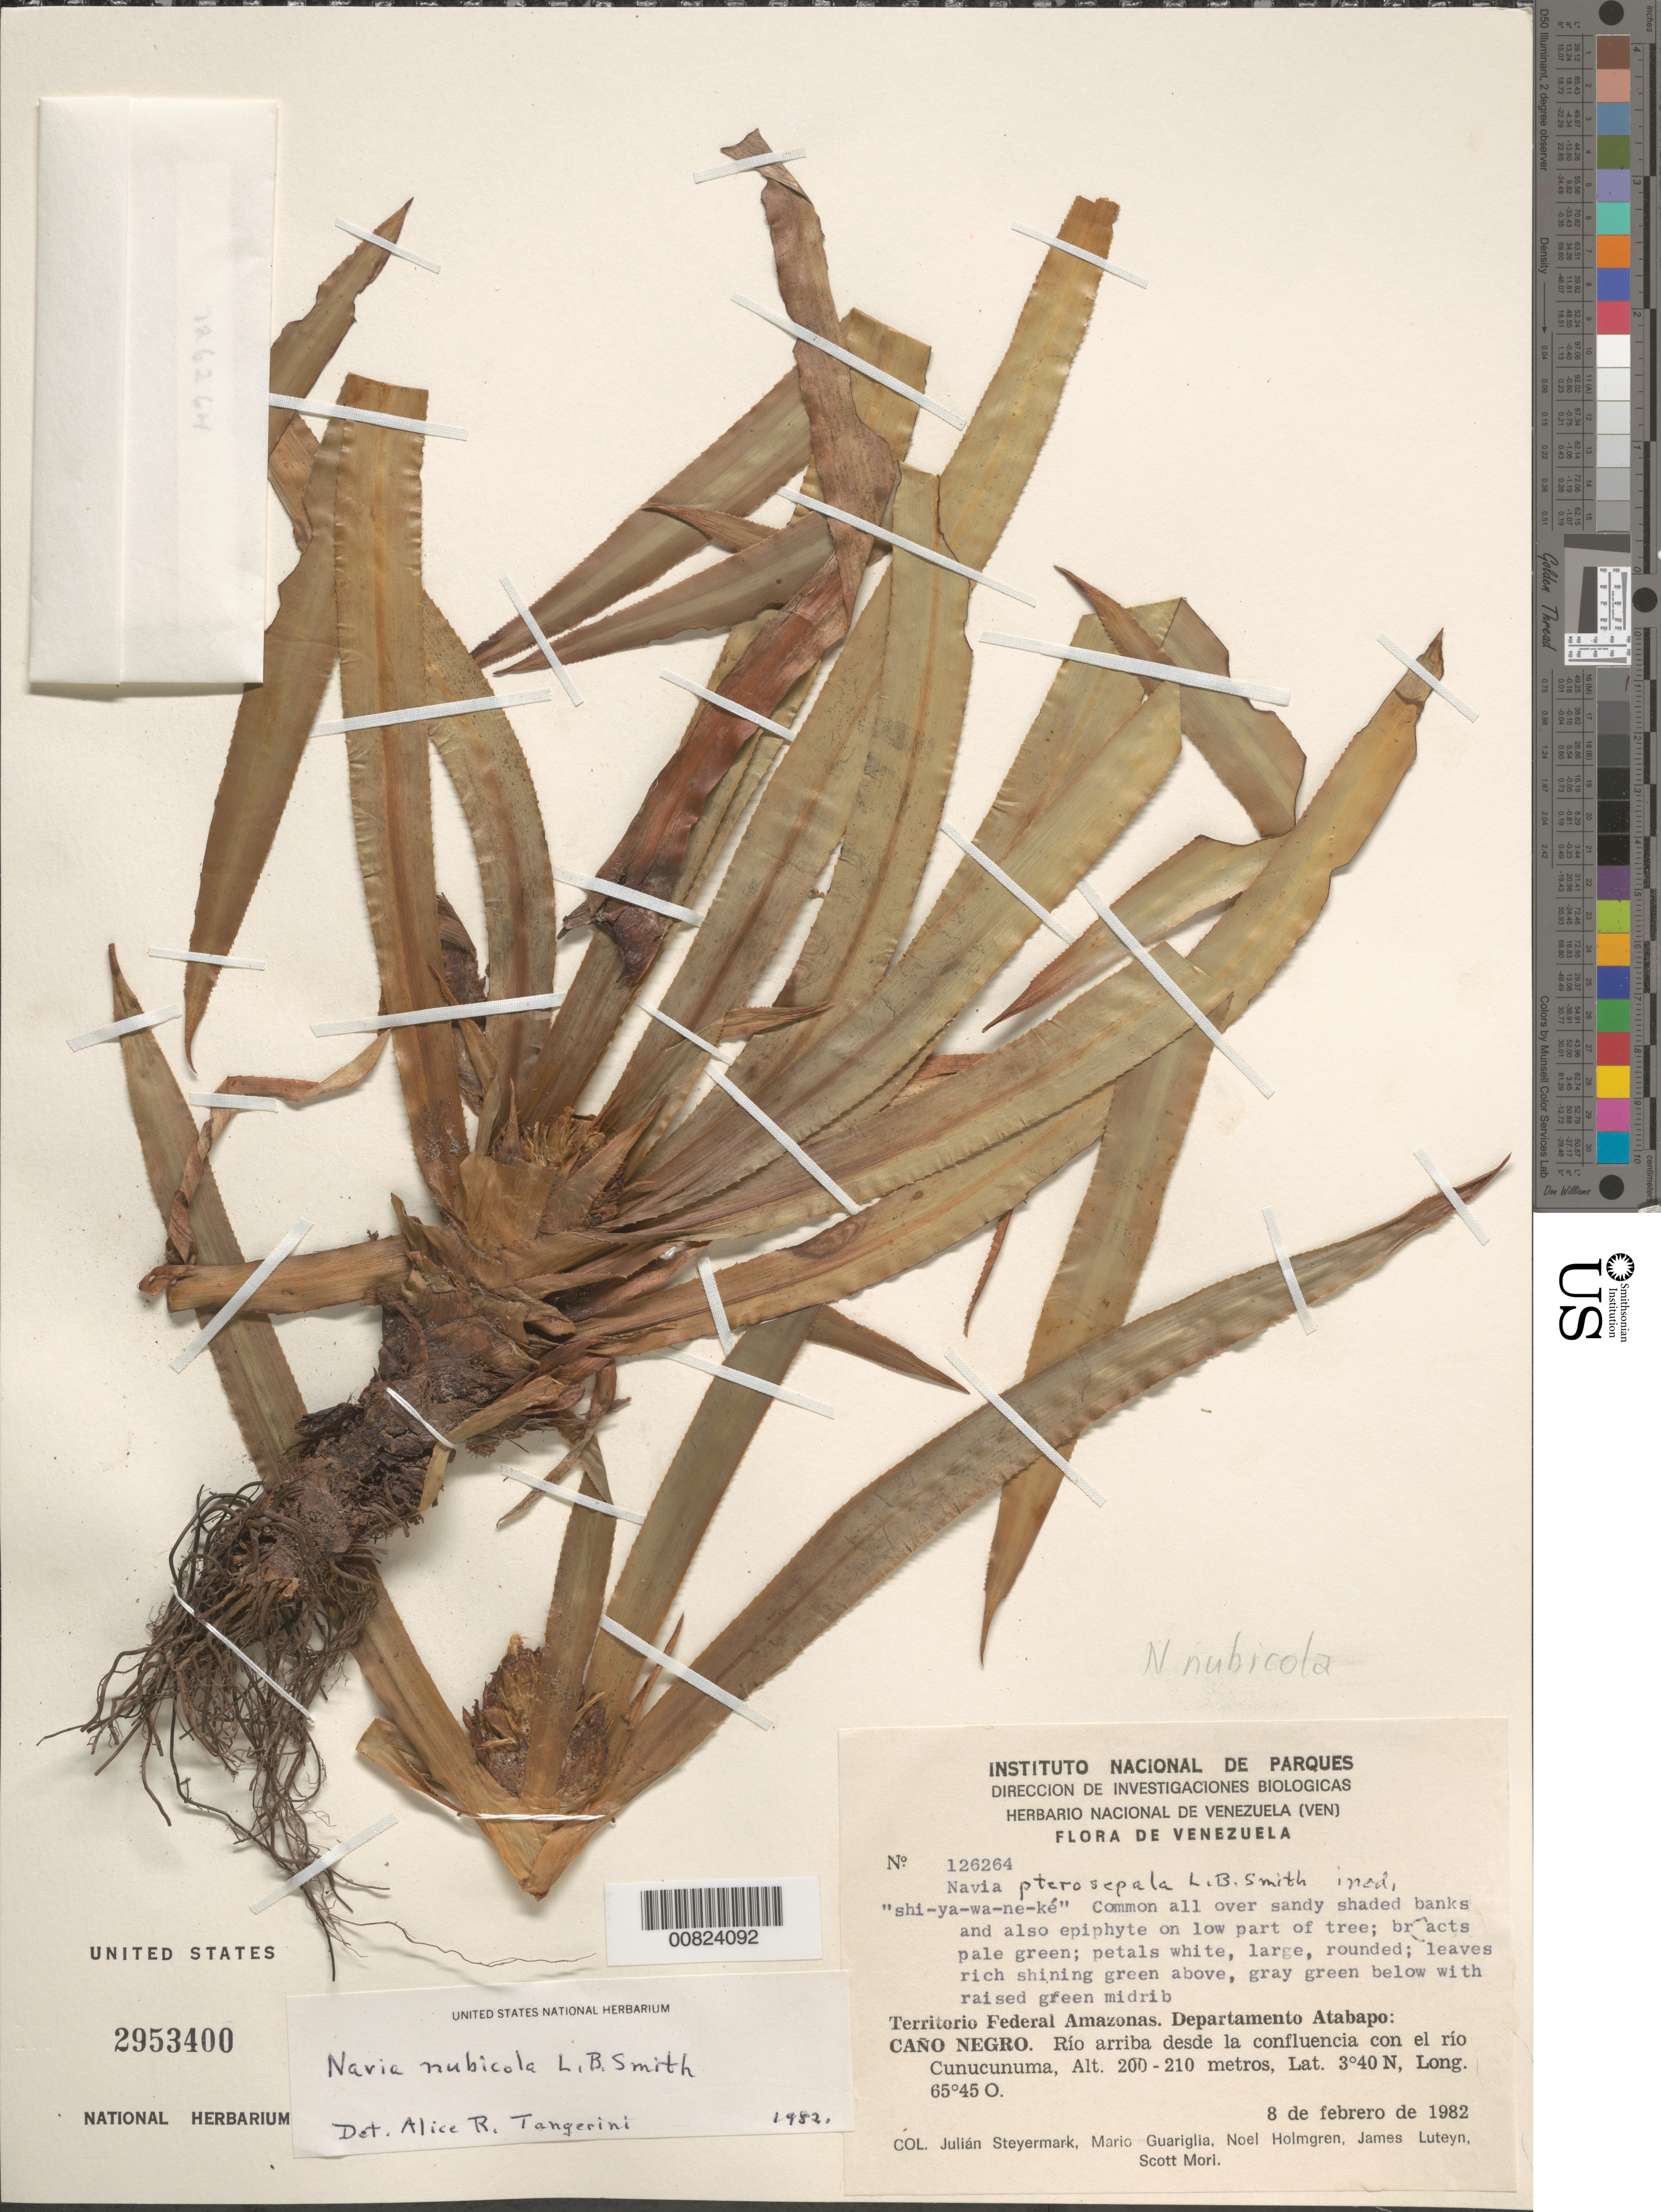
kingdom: Plantae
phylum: Tracheophyta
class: Liliopsida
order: Poales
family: Bromeliaceae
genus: Navia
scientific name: Navia nubicola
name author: L.B. Sm.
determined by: Tangerini, Alice, (BOT), Smithsonian Institution - National Museum of Natural History (UNITED STATES)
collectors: J. Steyermark, M. Guariglia P., N. H. Holmgren, J. L. Luteyn & S. Mori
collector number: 126264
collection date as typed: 8-Feb-82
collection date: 1982-02-08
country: Venezuela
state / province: Amazonas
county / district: Atabapo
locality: Caño Negro, río arriba desde la confluencia con el río Cunucunuma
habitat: Shaded banks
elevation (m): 200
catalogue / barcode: US 2953400